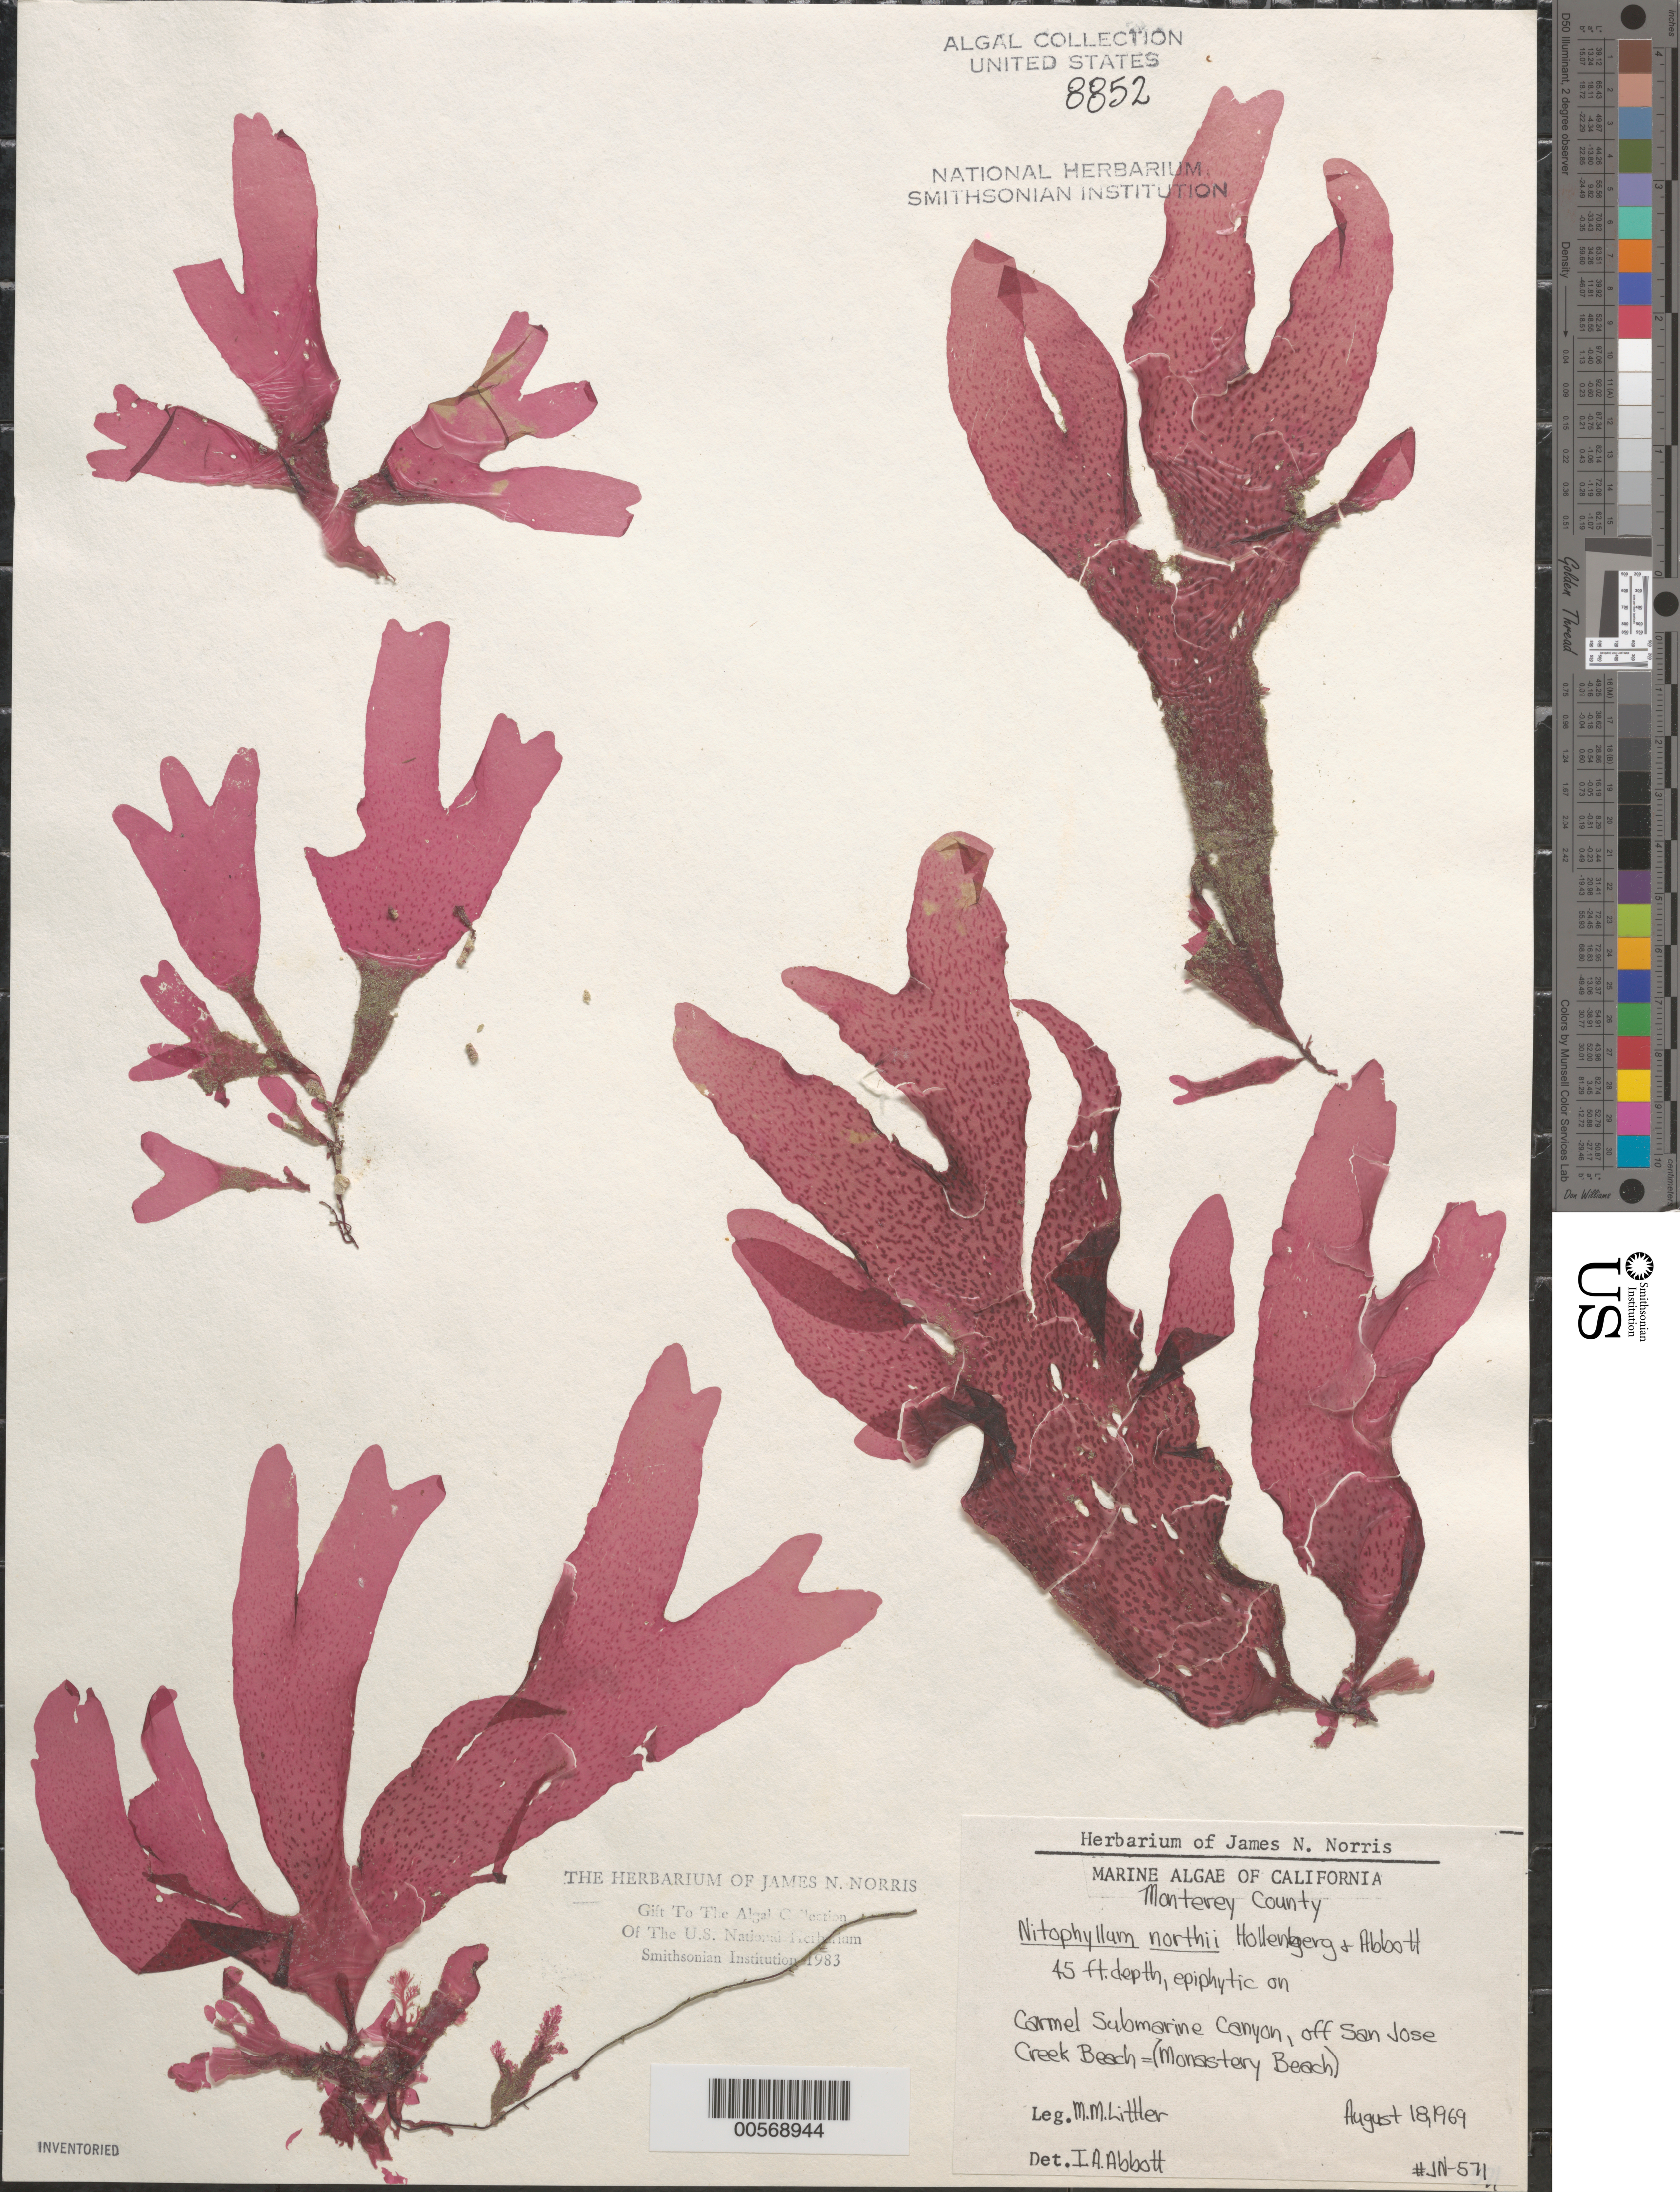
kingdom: Plantae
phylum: Rhodophyta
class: Florideophyceae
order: Ceramiales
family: Delesseriaceae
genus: Nitophyllum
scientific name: Nitophyllum northii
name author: Hollenb. & I.A. Abbott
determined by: Abbott, Isabella A.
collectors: M. M. Littler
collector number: Jn-571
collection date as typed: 18 Aug 1969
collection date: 1969-08-18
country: United States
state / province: California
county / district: Monterey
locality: Carmel Submarine Canyon, off San Jose Creek Beach (Monastery Beach)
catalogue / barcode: US 8852